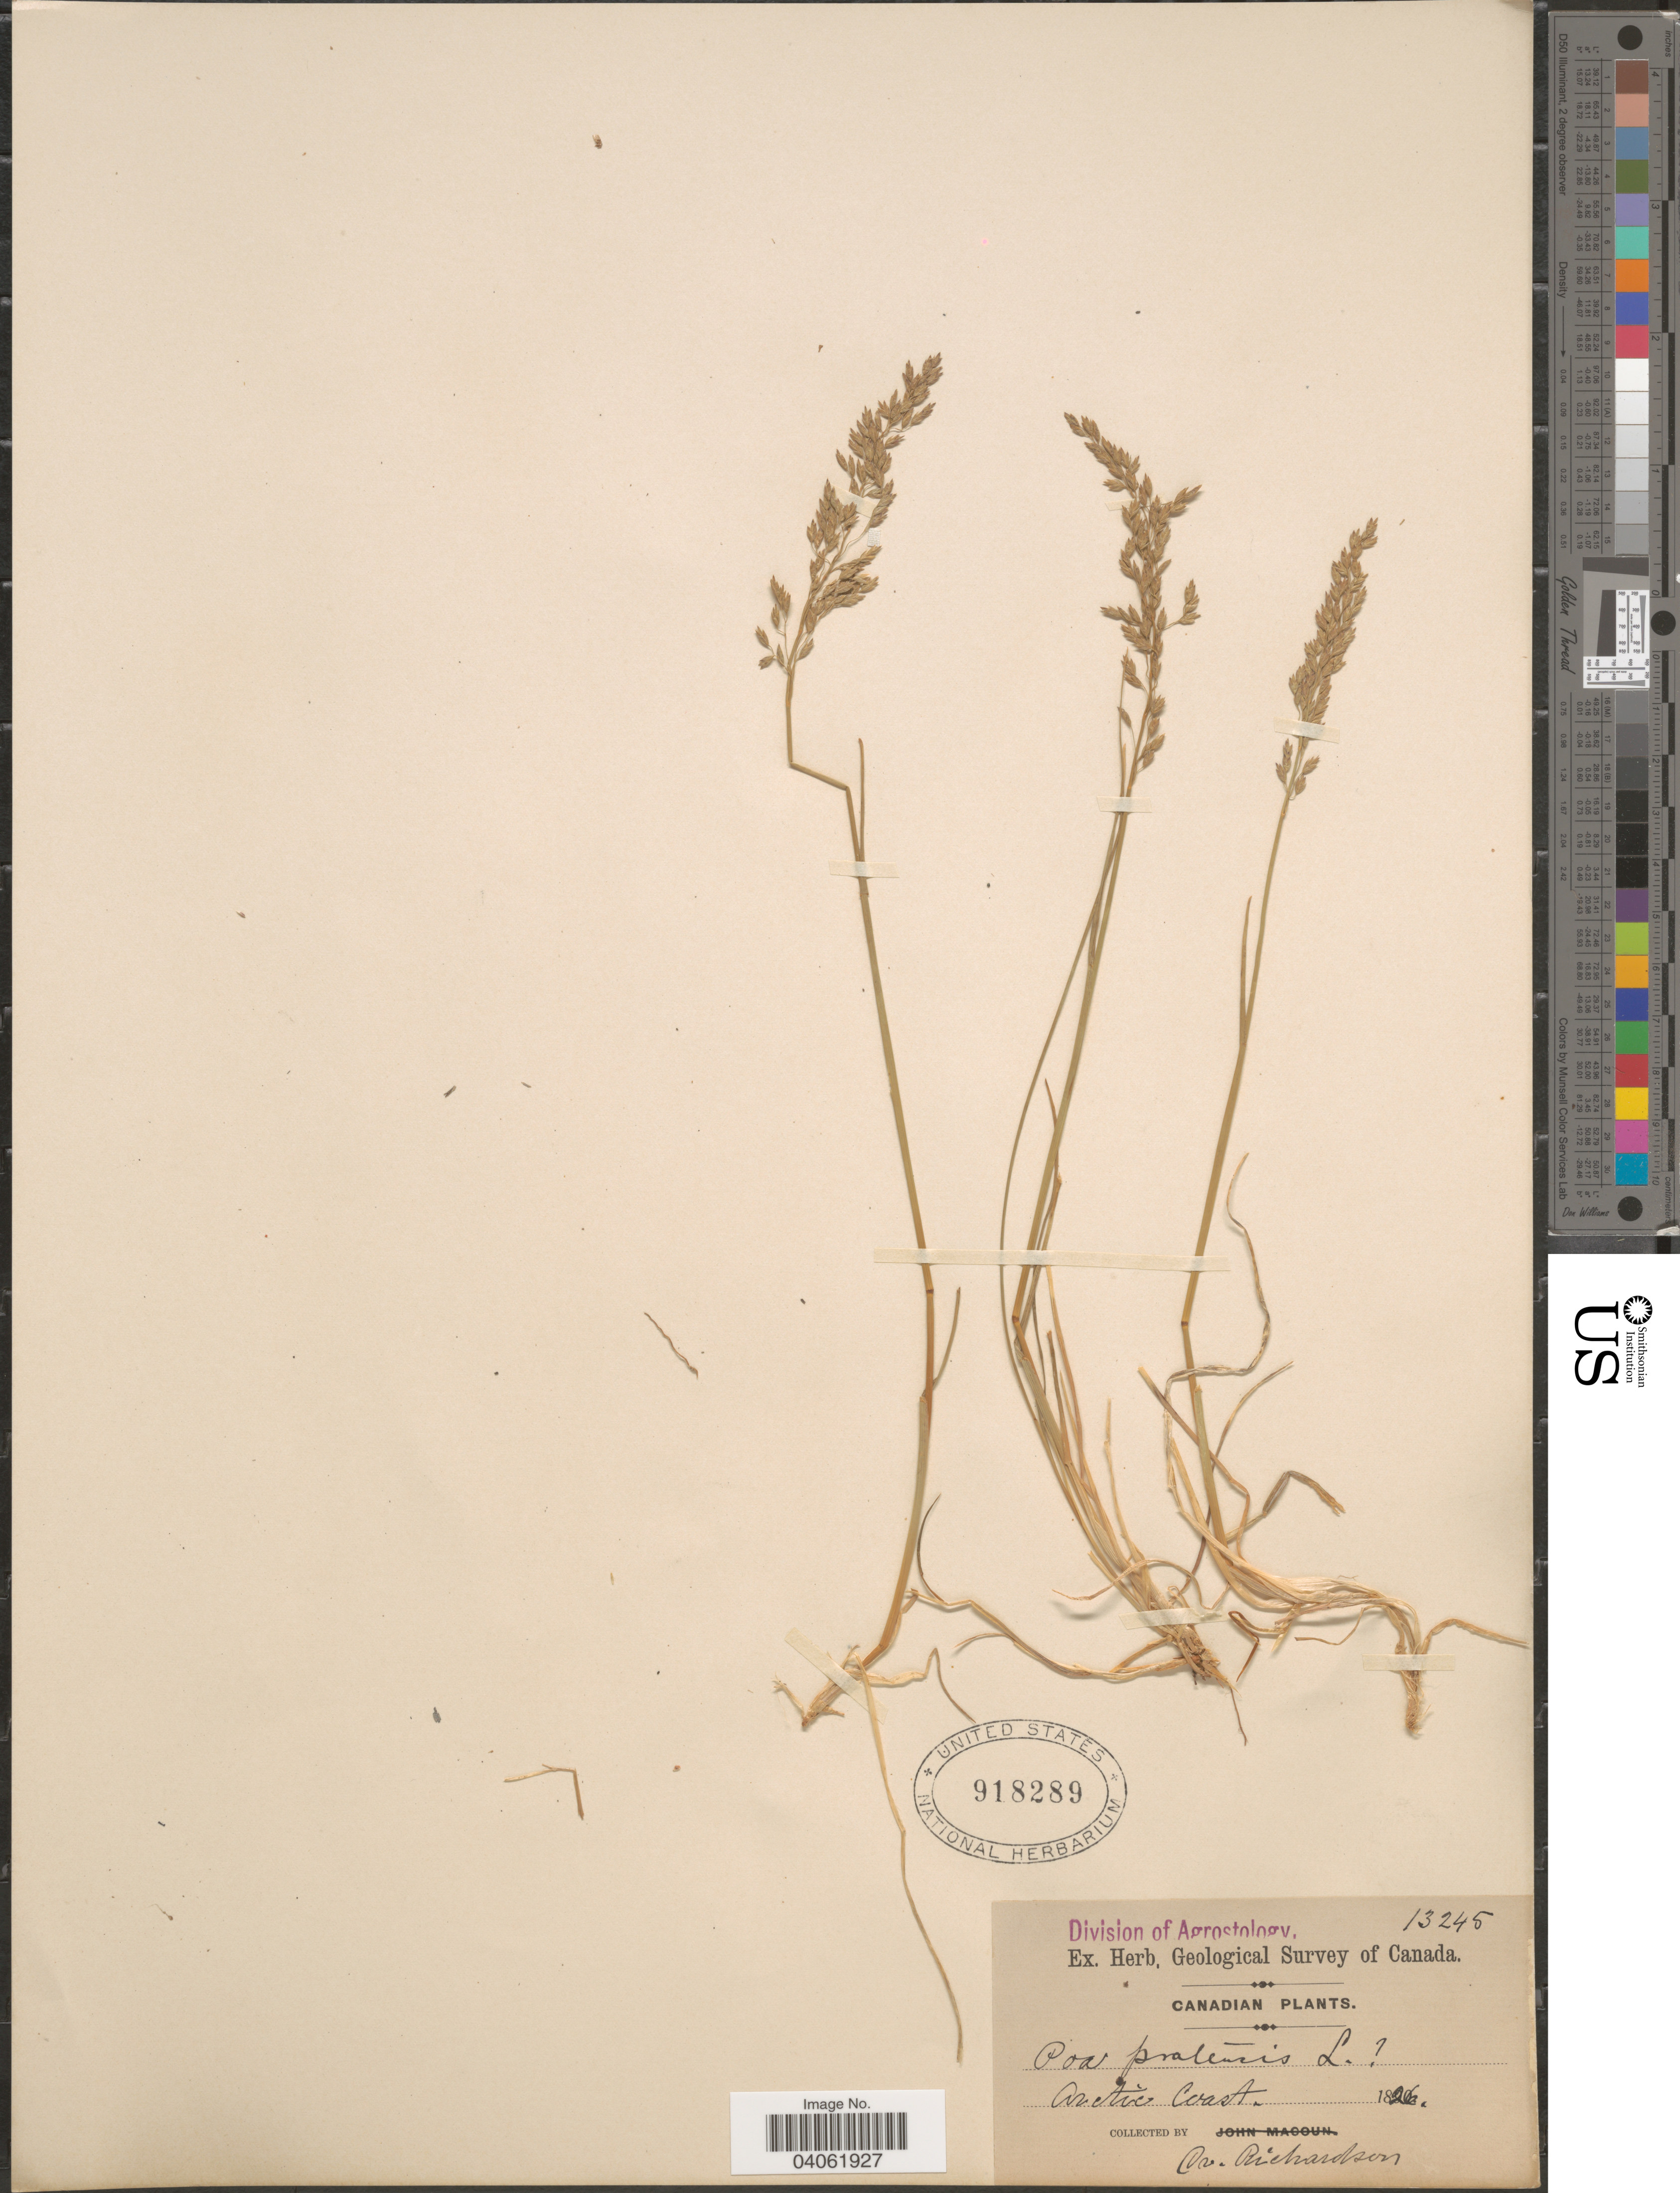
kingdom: Plantae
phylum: Tracheophyta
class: Liliopsida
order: Poales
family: Poaceae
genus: Poa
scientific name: Poa pratensis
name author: L.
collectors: -- Richardson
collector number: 13245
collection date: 1826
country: Canada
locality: Arctic Coast.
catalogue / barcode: US 918289